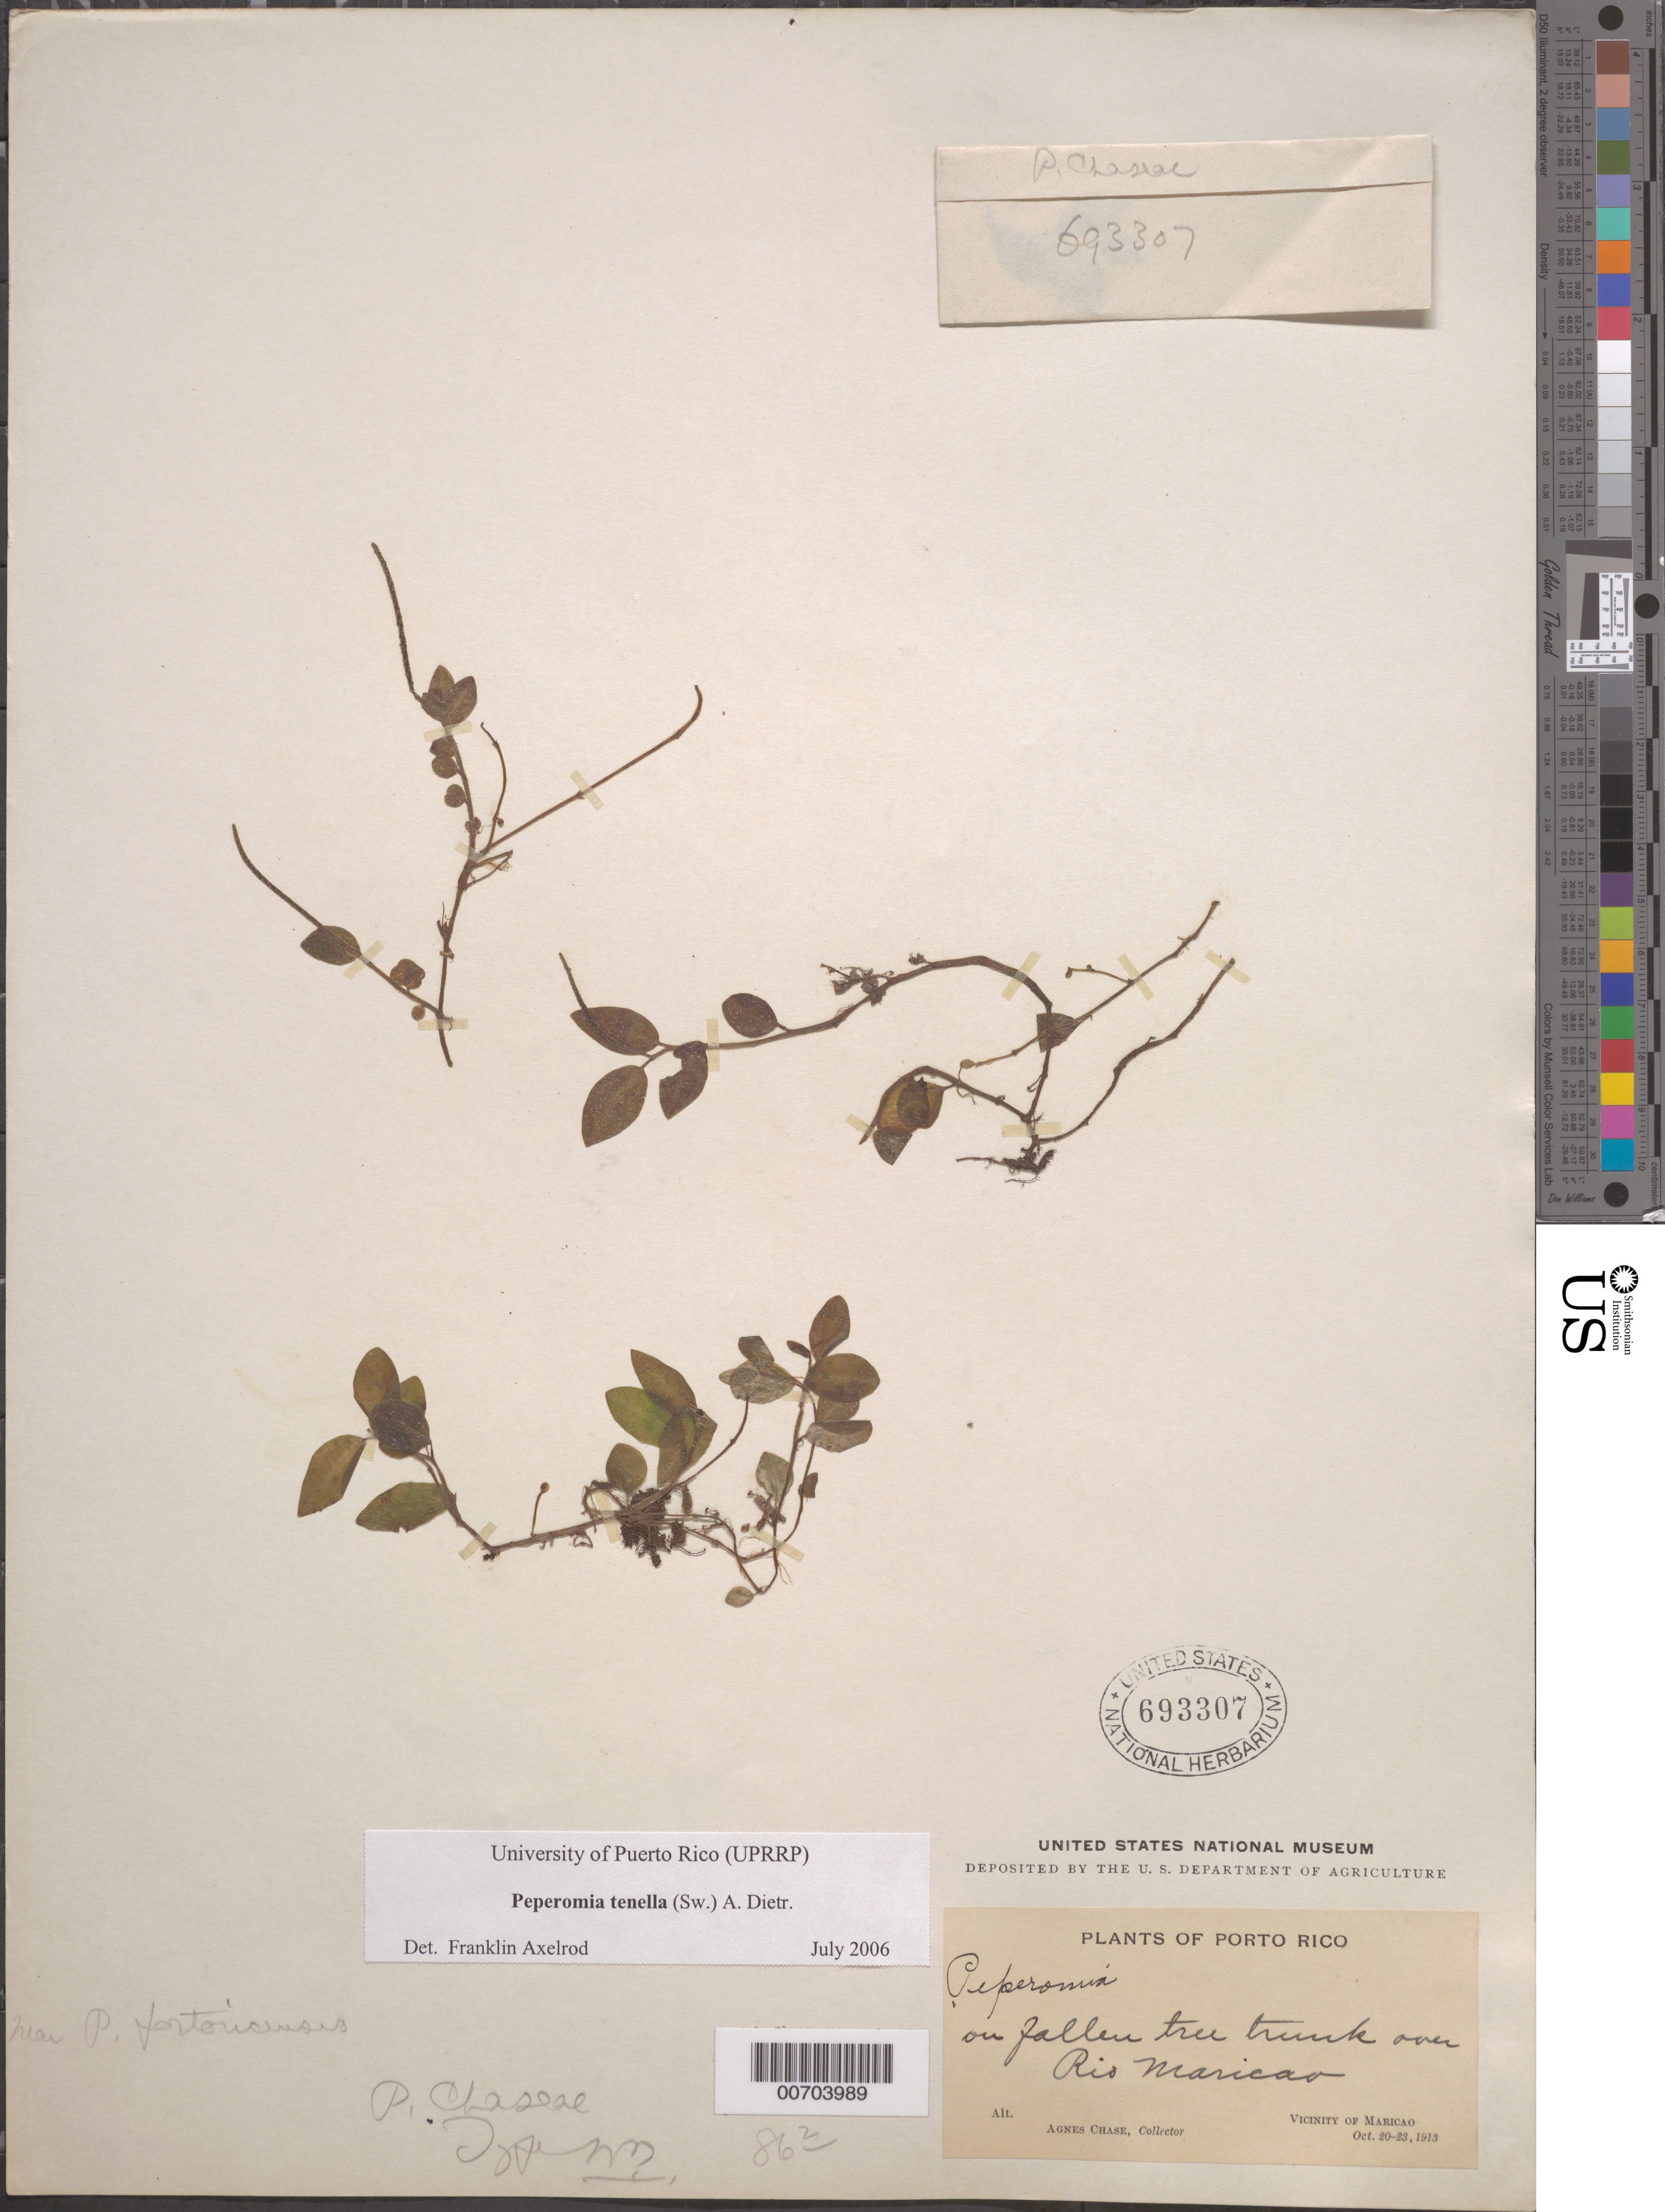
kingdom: Plantae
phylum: Tracheophyta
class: Magnoliopsida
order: Piperales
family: Piperaceae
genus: Peperomia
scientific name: Peperomia sp.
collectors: A. Chase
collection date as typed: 20 Oct 1913 to 23 Oct 1913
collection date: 1913-10-20/1913-10-23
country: Puerto Rico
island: Greater Antilles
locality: Maricao, River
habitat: On fallen tree trunk over Río Maricao.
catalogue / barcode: US 693307